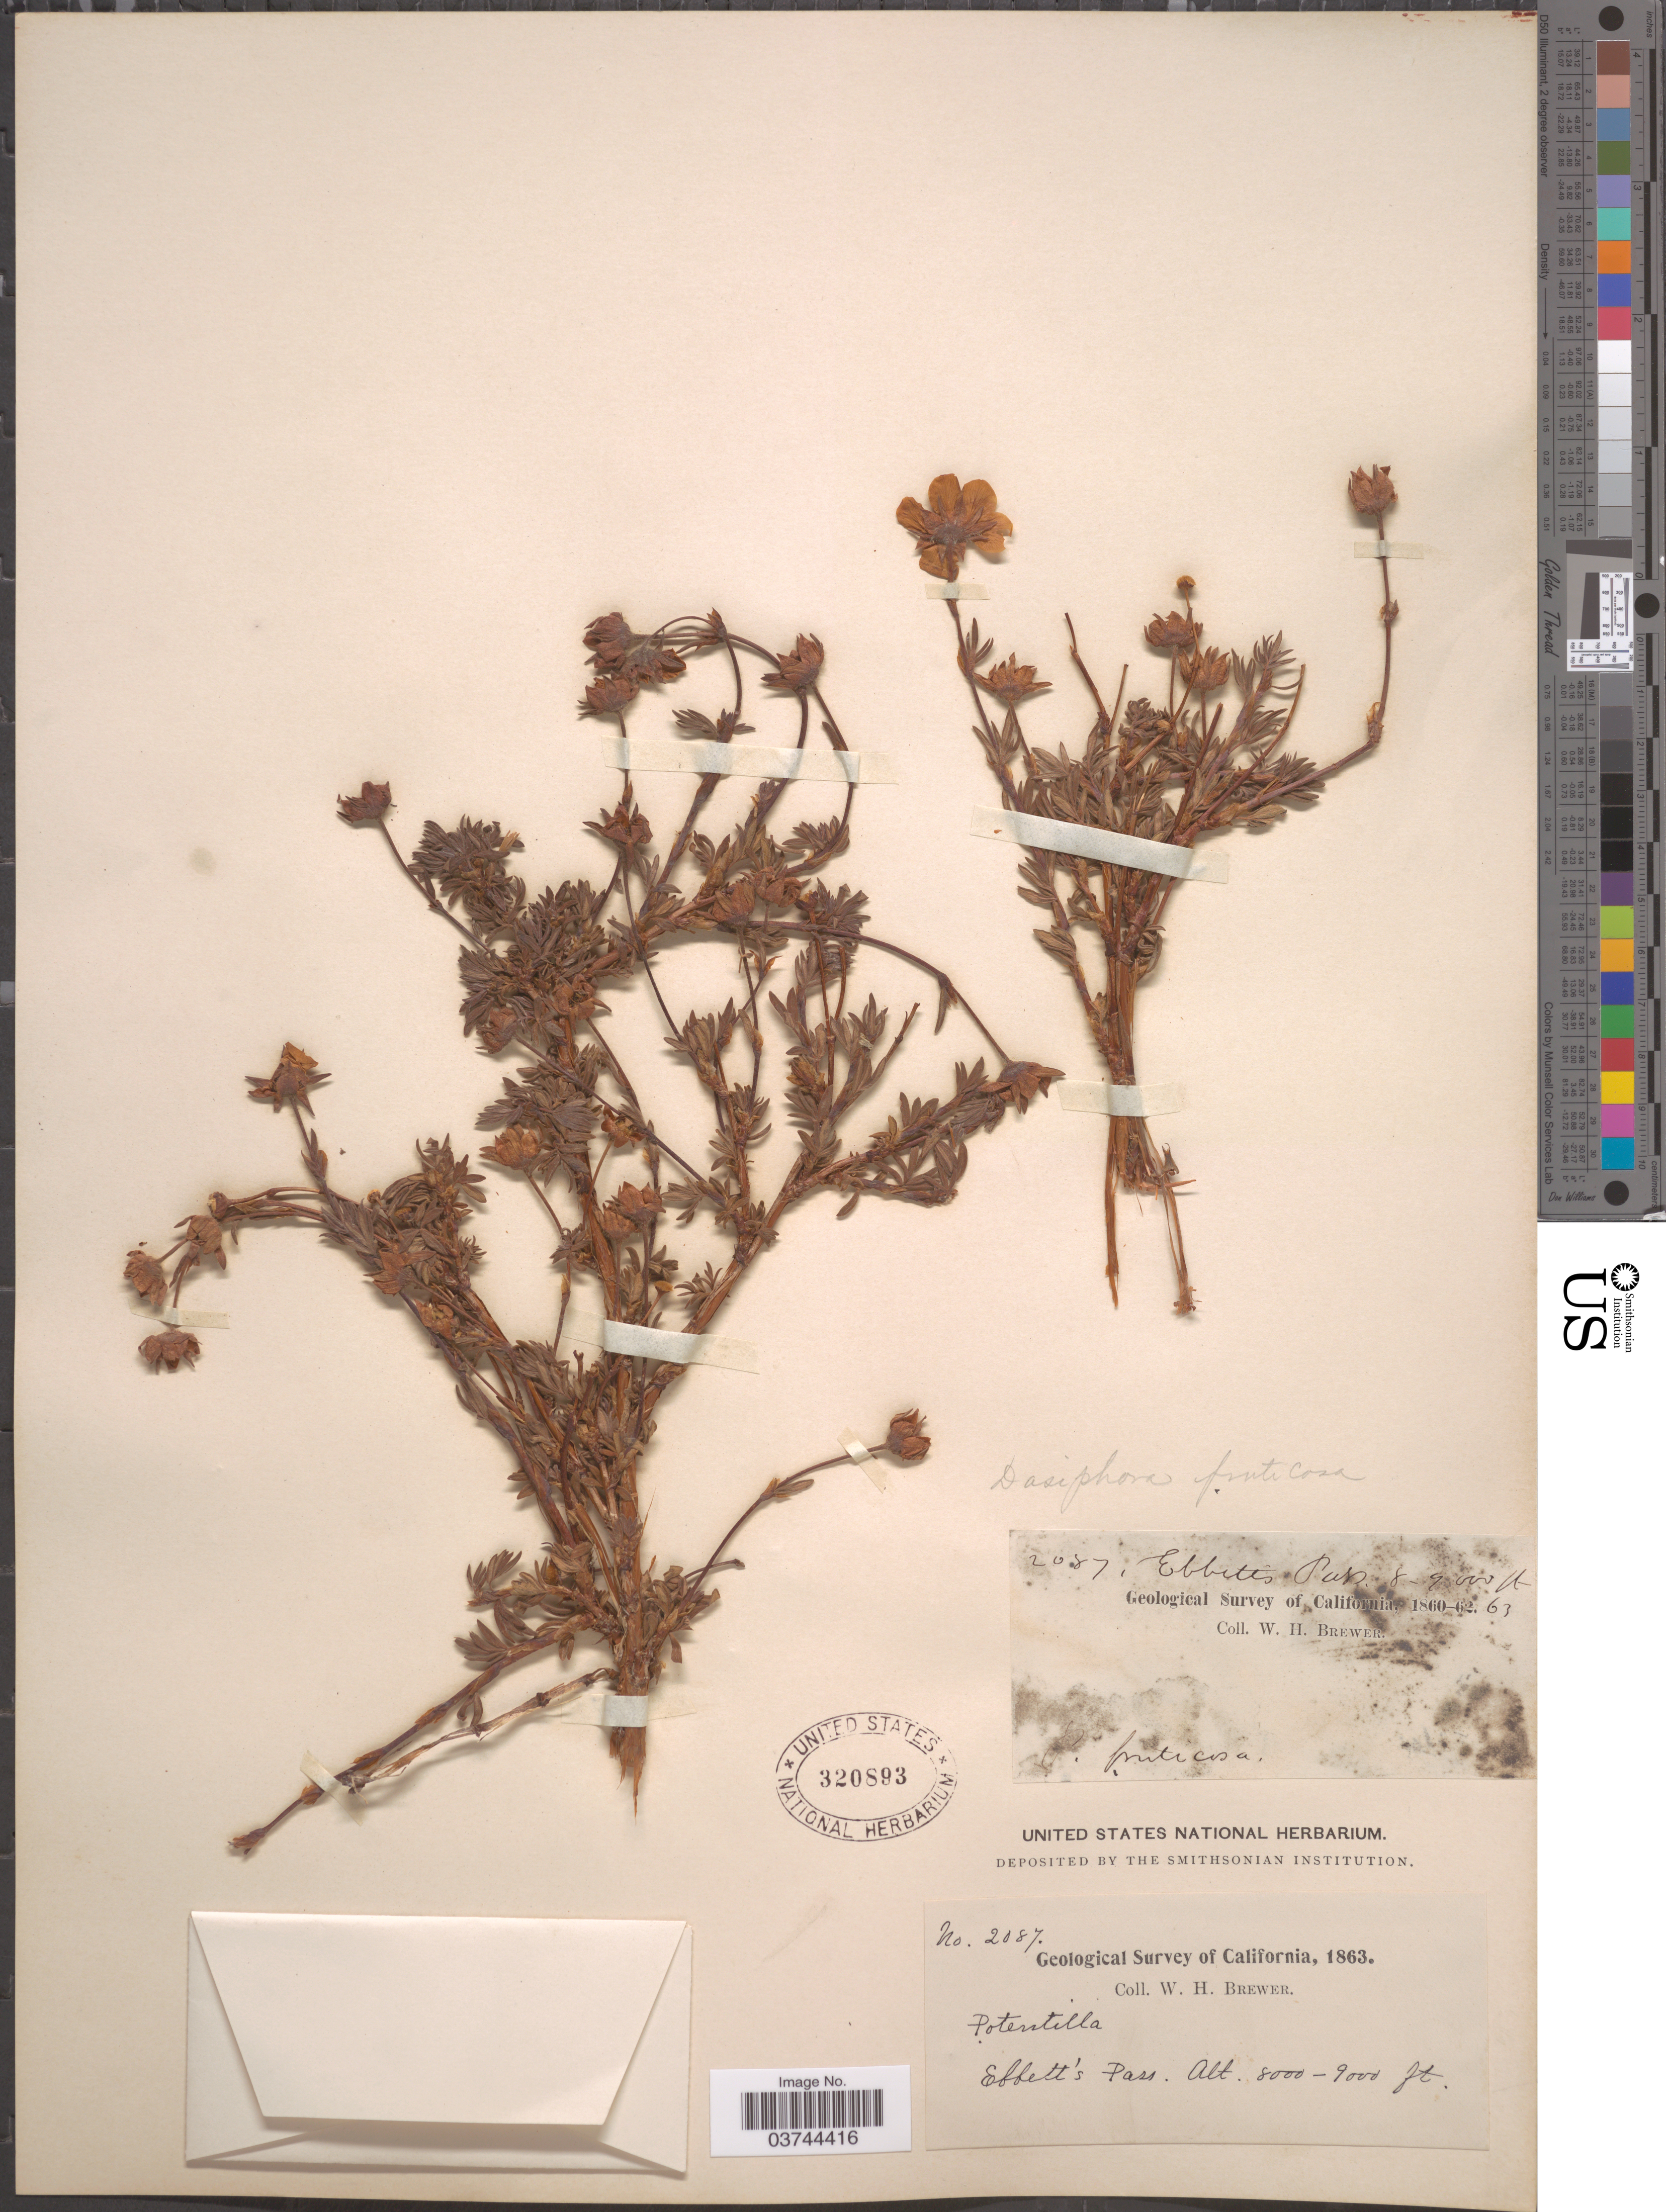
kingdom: Plantae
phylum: Tracheophyta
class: Magnoliopsida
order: Rosales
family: Rosaceae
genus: Dasiphora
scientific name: Dasiphora fruticosa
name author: (L.) Rydb.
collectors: W. H. Brewer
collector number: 2087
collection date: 1863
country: United States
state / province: California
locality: Ebbett's Pass.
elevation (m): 2438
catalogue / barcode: US 320893